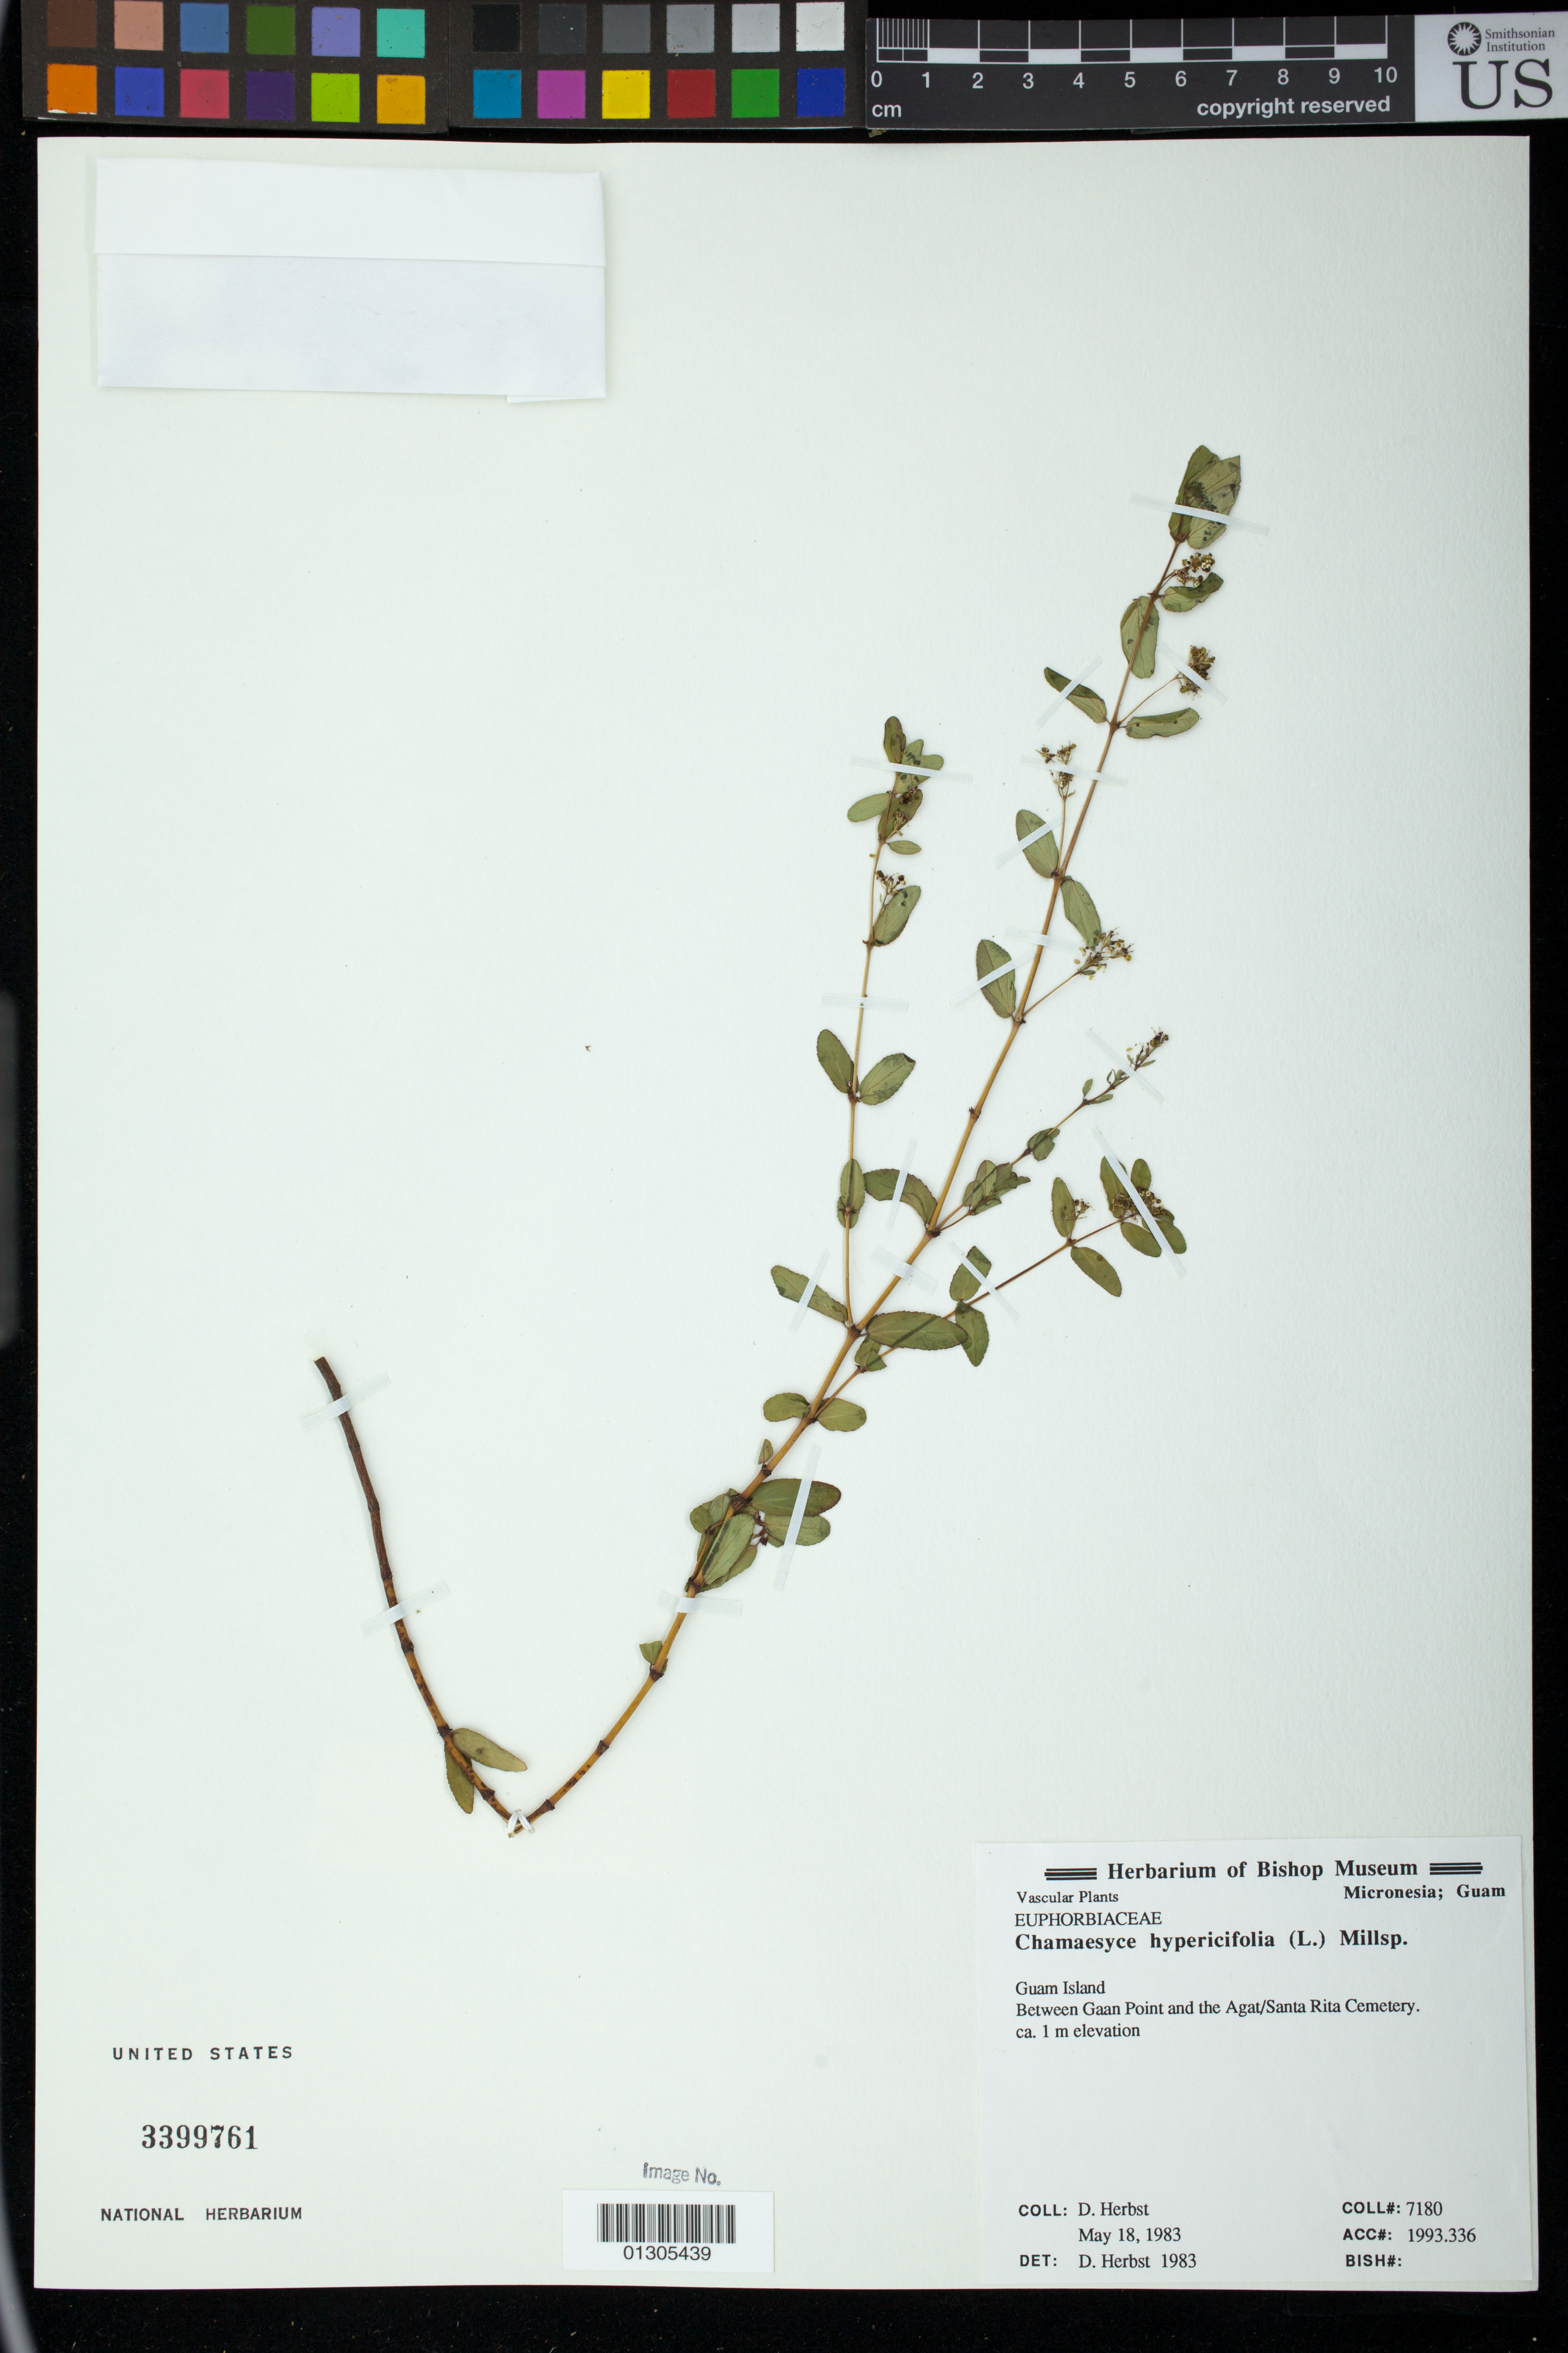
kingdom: Plantae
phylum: Tracheophyta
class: Magnoliopsida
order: Malpighiales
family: Euphorbiaceae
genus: Euphorbia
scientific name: Euphorbia hypericifolia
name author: L.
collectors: D. R. Herbst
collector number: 7180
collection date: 1983-05-18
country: Guam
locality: Between Gaan Point and the Agat / Santa Rita Cemetery.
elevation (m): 1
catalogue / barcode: US 3399761